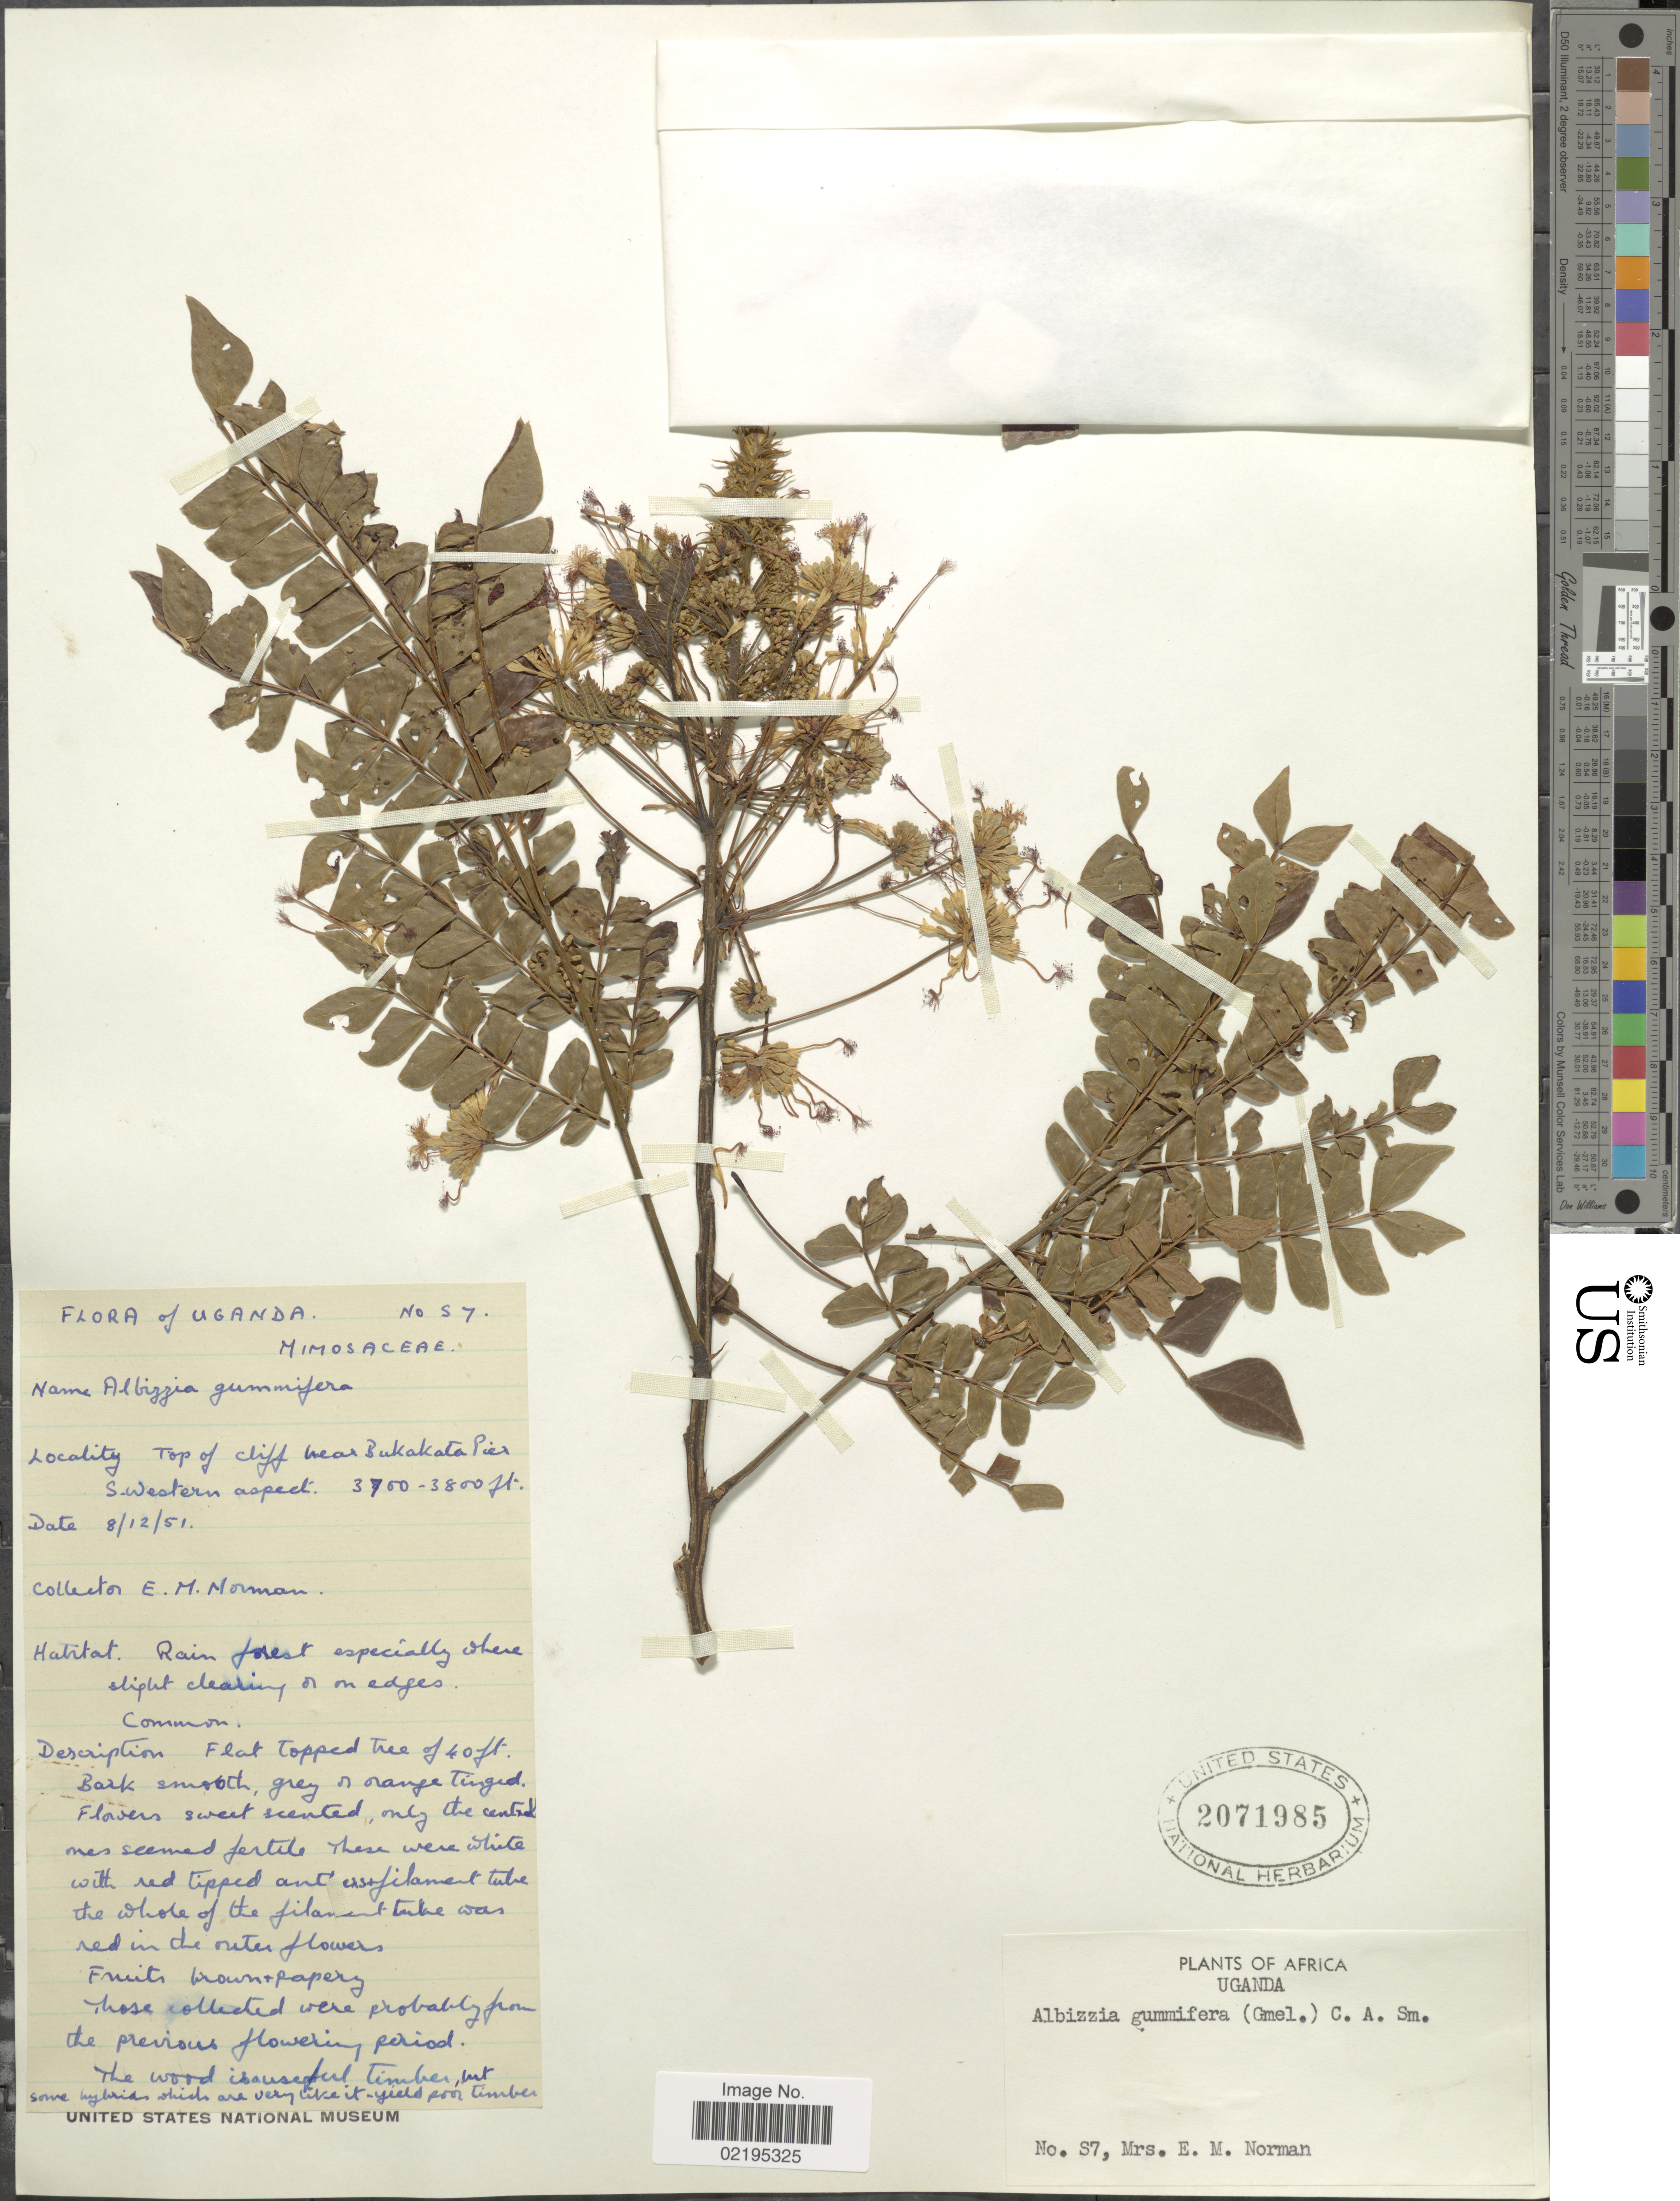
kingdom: Plantae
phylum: Tracheophyta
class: Magnoliopsida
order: Fabales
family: Fabaceae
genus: Albizia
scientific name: Albizia gummifera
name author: (J.F. Gmel.) C.A. Sm.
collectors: E. Norman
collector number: S7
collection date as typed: Transcribed d/m/y: 8/12/51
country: Uganda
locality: Top of cliff near Bukakata Pier S. Western aspect.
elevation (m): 1128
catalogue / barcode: US 2071985